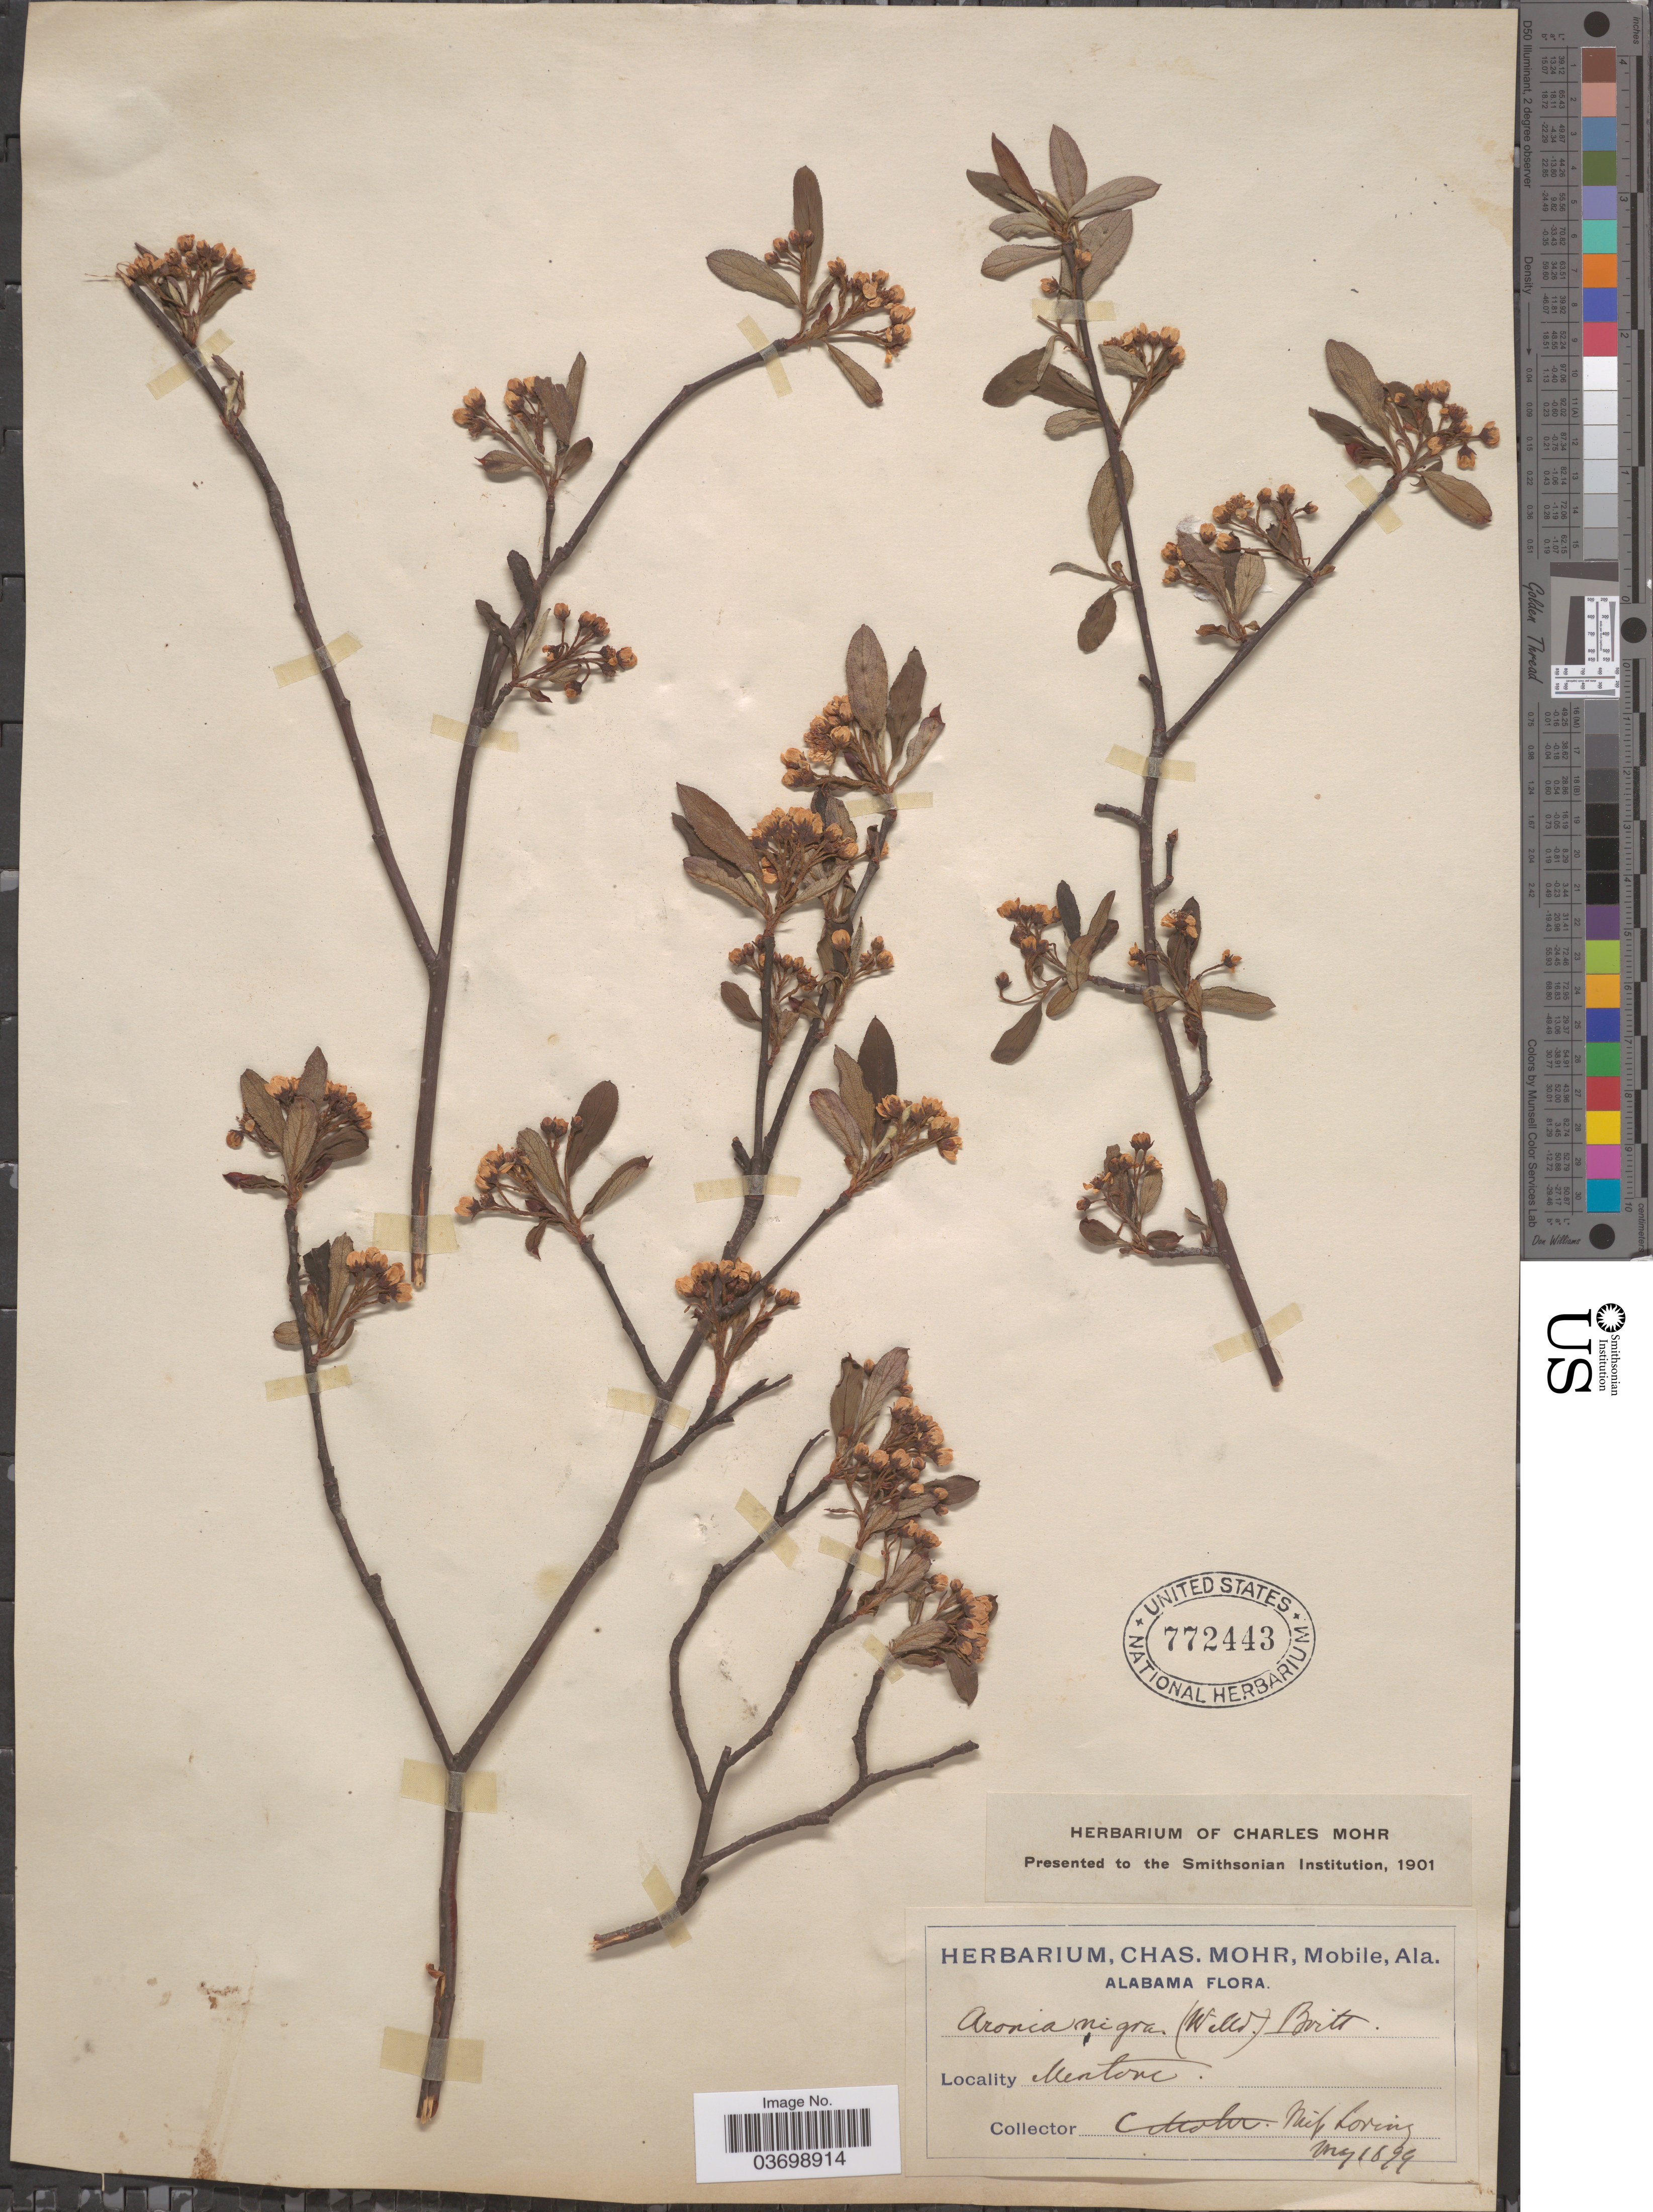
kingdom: Plantae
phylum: Tracheophyta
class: Magnoliopsida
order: Rosales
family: Rosaceae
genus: Aronia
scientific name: Aronia melanocarpa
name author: (Michx.) Elliott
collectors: N. Loring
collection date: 1894-05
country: United States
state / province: Alabama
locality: Mentone.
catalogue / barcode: US 772443